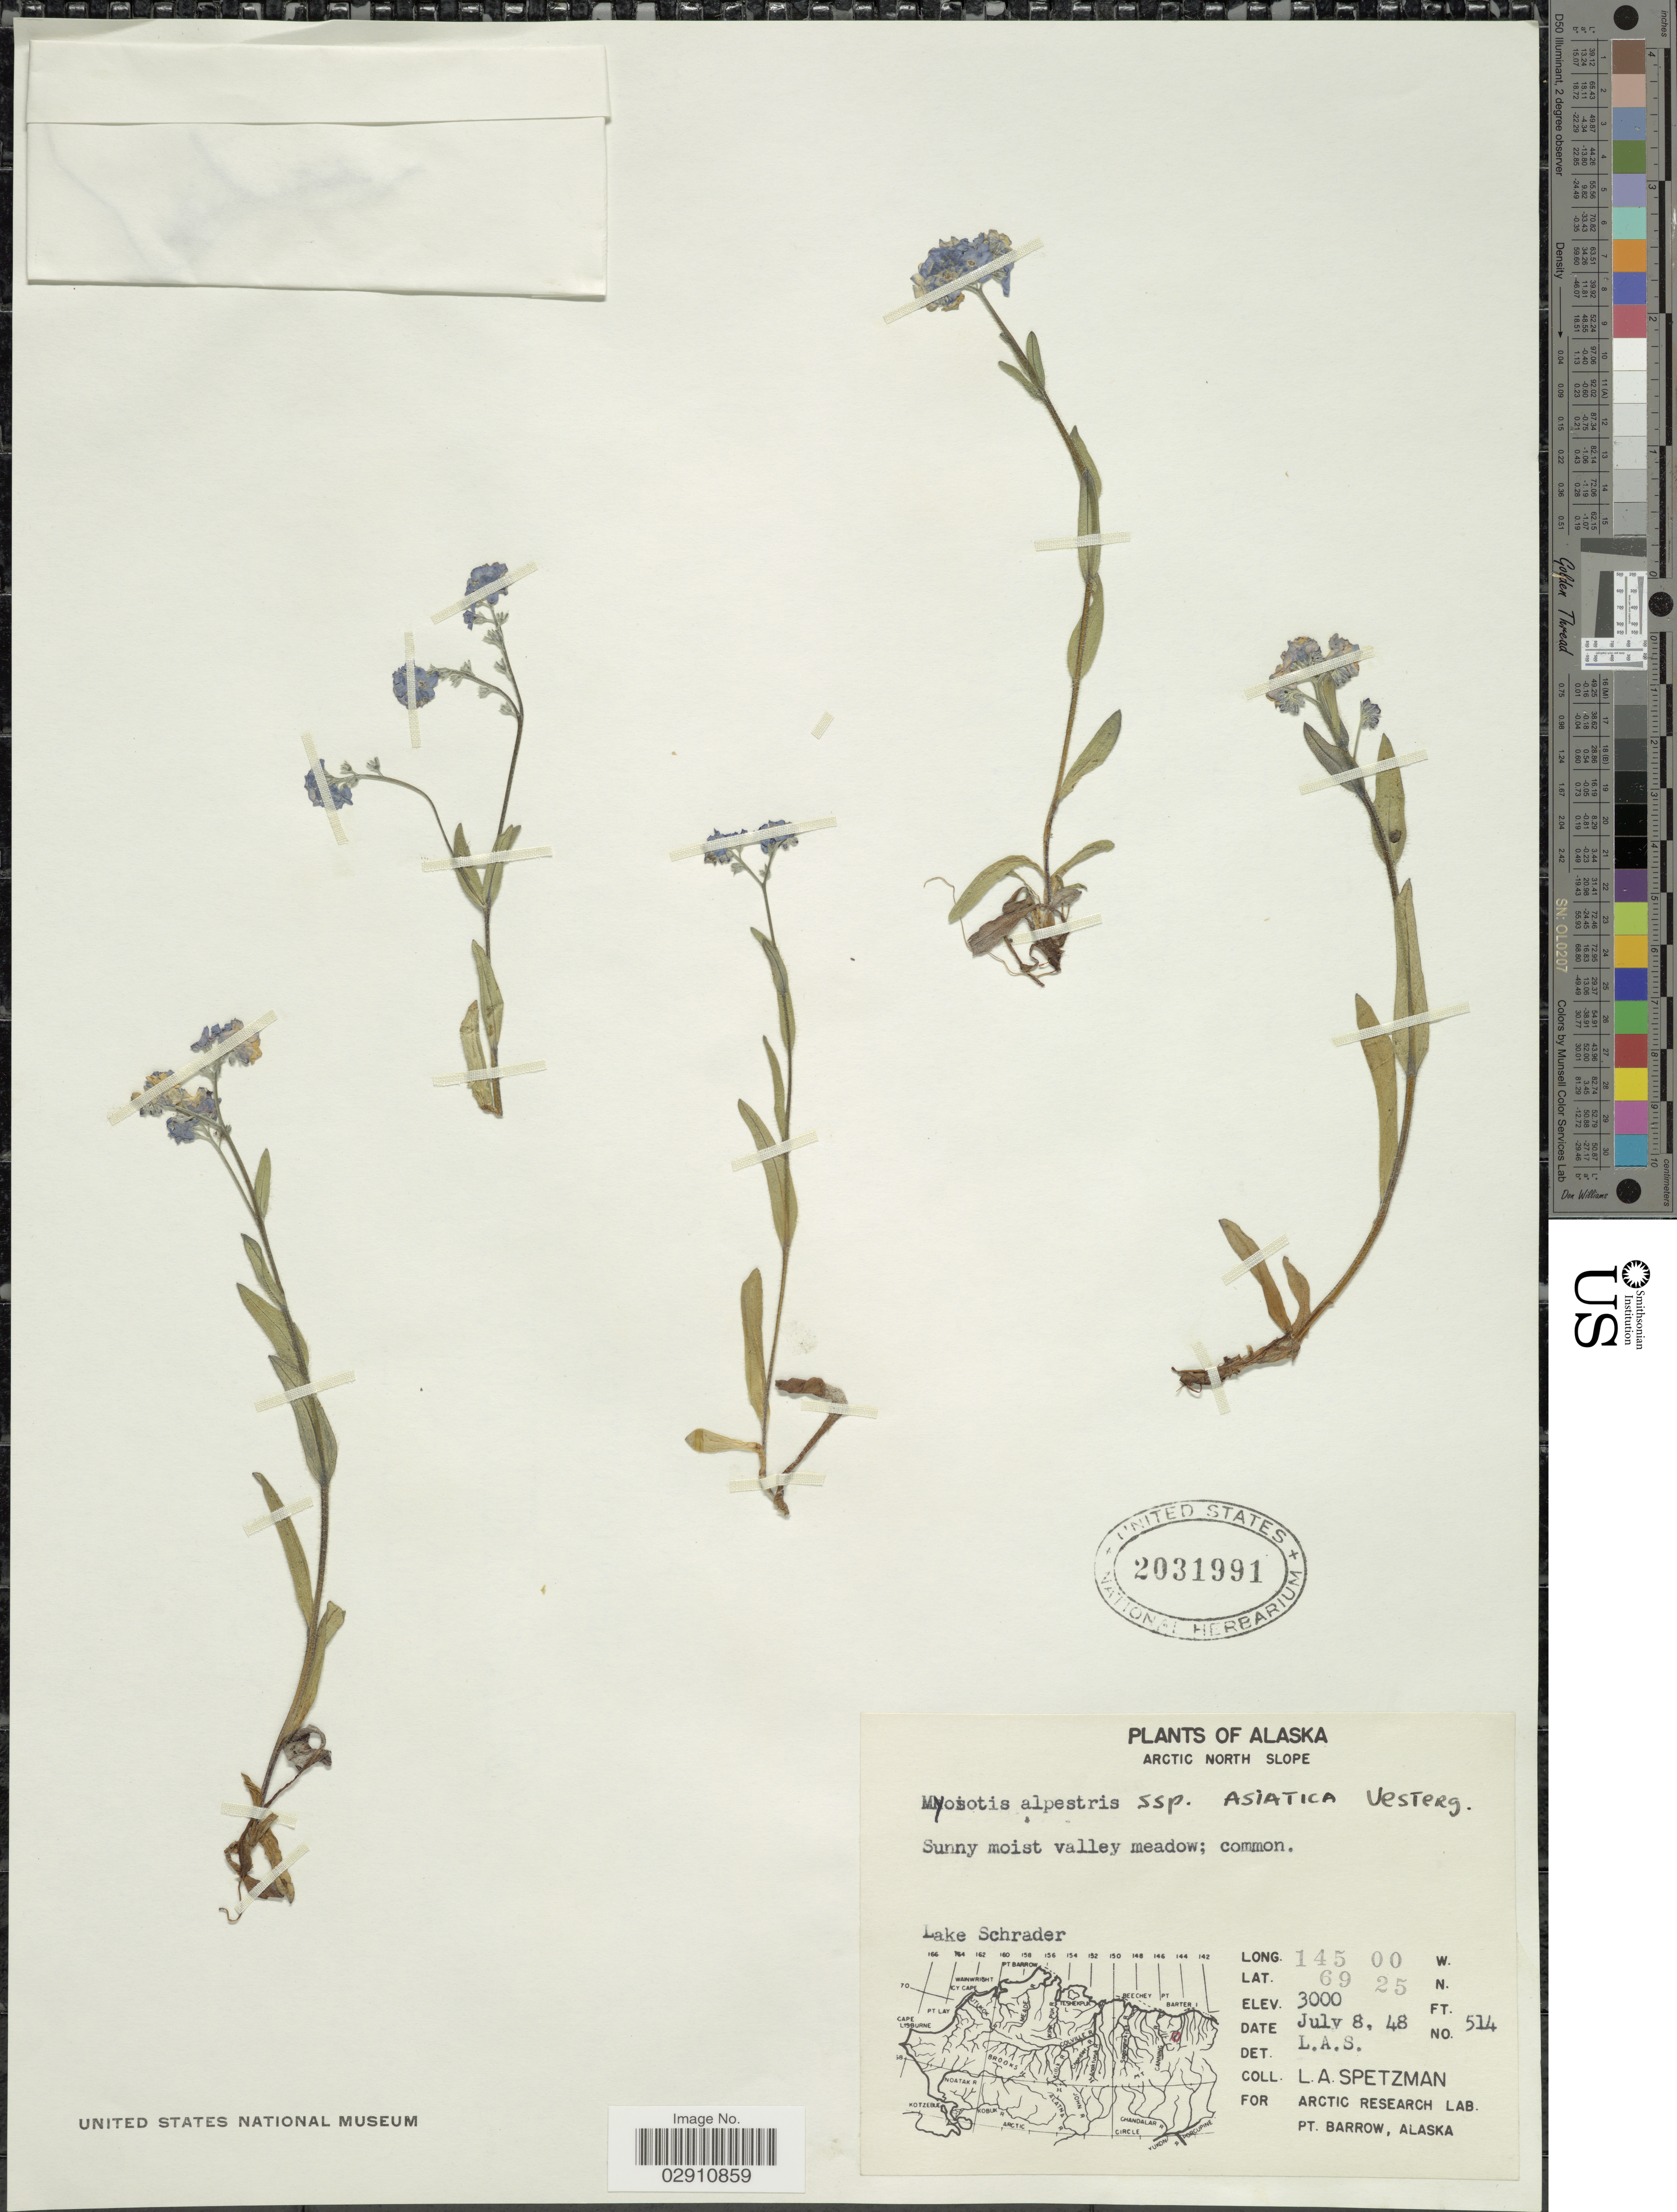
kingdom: Plantae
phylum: Tracheophyta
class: Magnoliopsida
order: Boraginales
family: Boraginaceae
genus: Myosotis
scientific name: Myosotis alpestris subsp. asiatica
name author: Vestergr.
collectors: L. Spetzman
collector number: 514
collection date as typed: Transcribed d/m/y: 8/7/48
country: United States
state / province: Alaska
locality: Arctic North Slope. Sunny moist valley meadow; common. Lake Schrader.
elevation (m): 914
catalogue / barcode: US 2031991